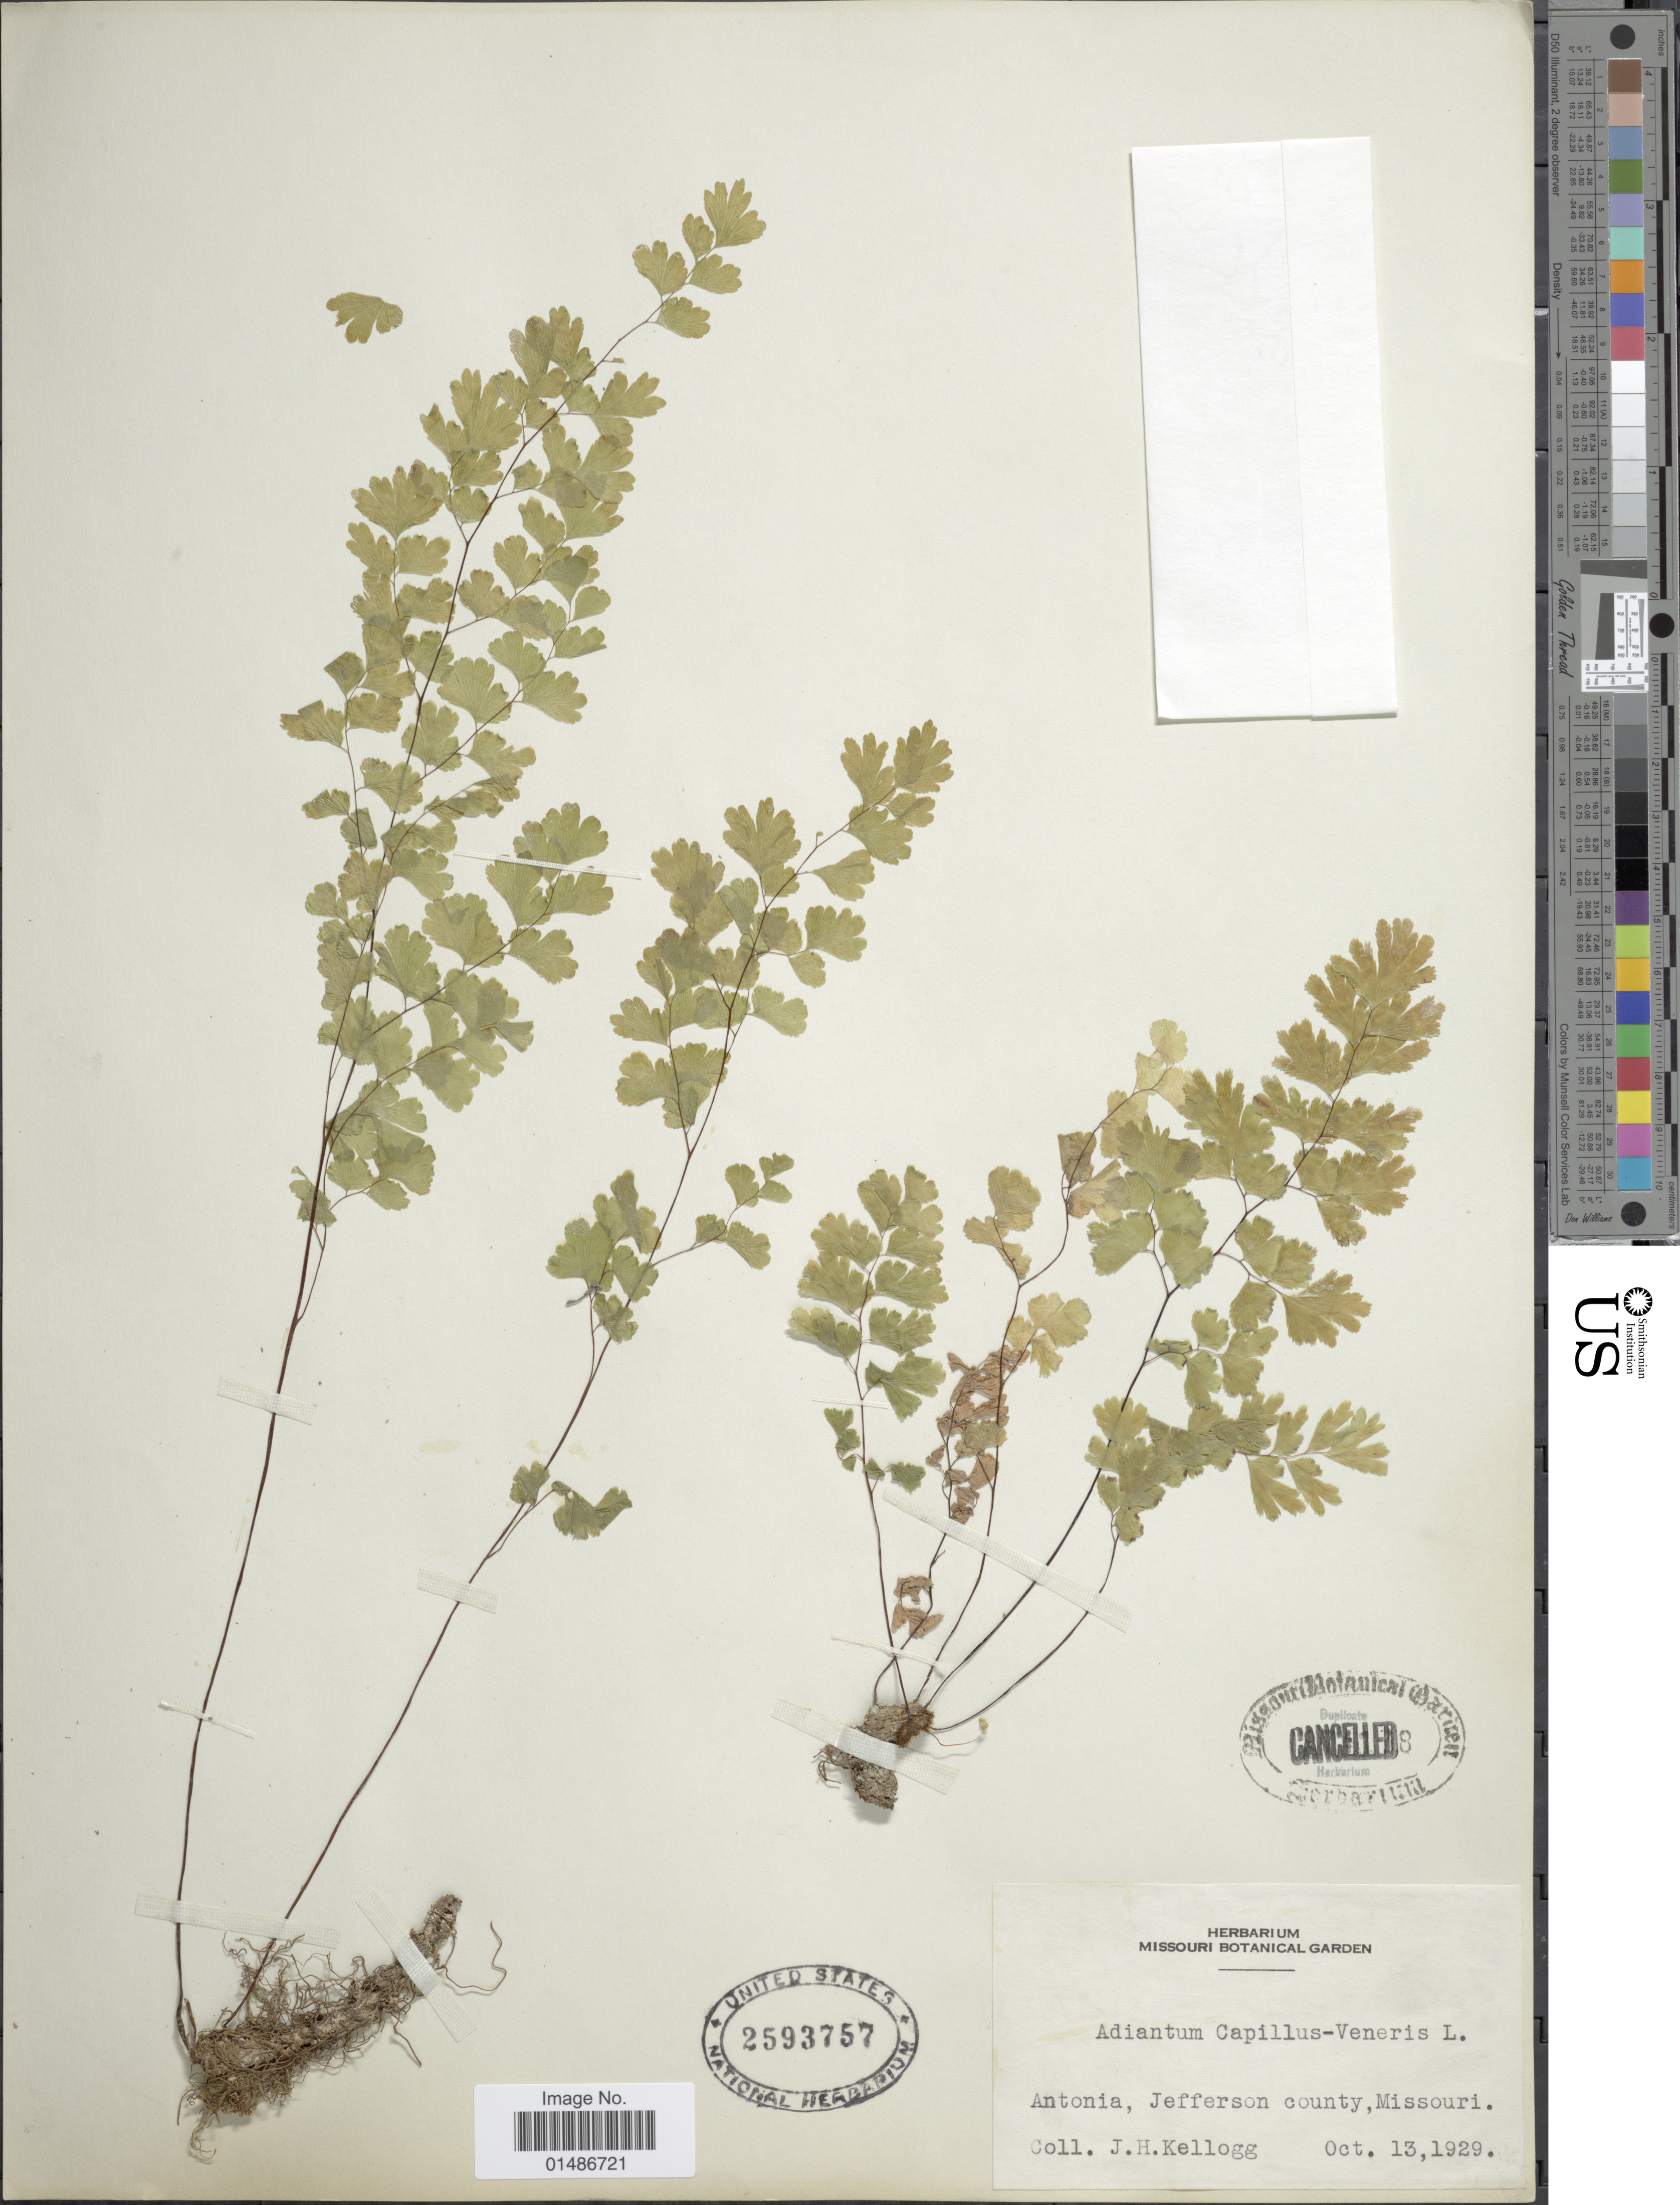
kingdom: Plantae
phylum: Tracheophyta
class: Polypodiopsida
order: Polypodiales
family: Pteridaceae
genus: Adiantum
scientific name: Adiantum capillus-veneris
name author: L.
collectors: J. H. Kellogg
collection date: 1929-10-13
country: United States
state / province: Missouri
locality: Antonia, Jefferson county.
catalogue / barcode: US 2593757